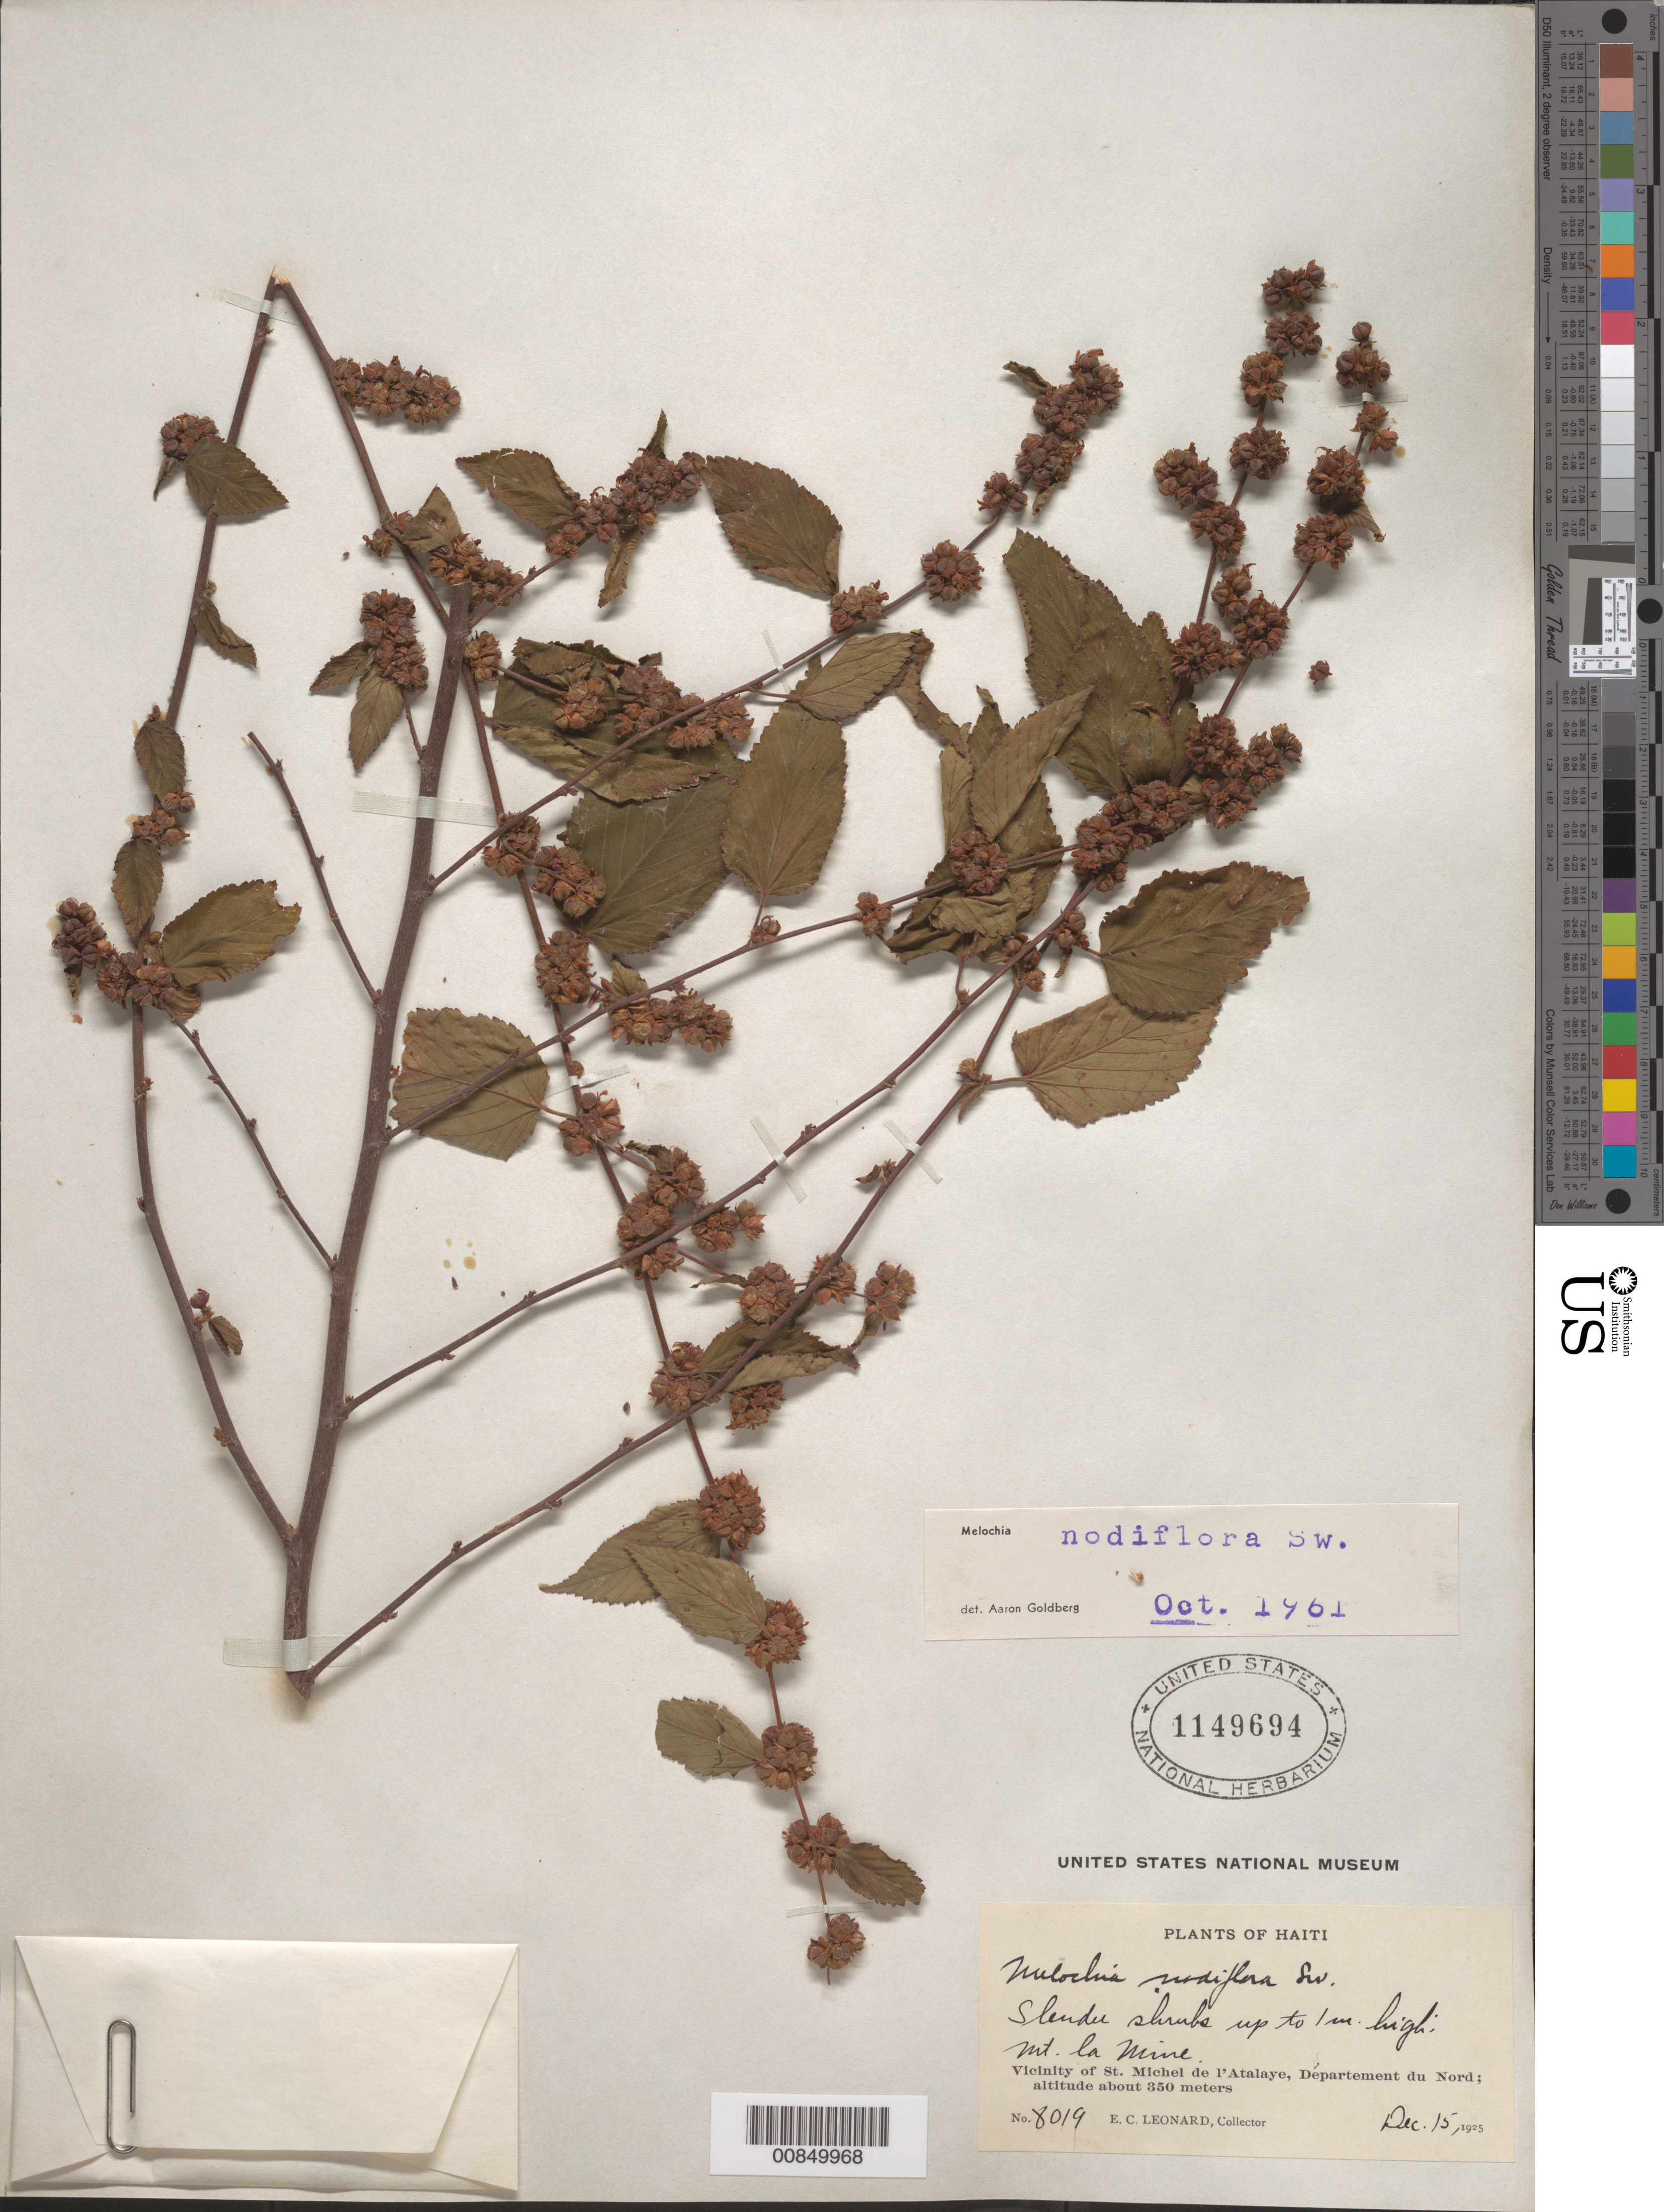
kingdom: Plantae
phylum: Tracheophyta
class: Magnoliopsida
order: Malvales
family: Malvaceae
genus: Melochia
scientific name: Melochia nodiflora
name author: Sw.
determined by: Goldberg, Aaron, (US), NMNH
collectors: E. C. Leonard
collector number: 8019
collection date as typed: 15 Dec 1925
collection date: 1925-12-15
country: Haiti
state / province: Artibonite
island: Hispaniola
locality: Vicinity of St. Michel de l'Atalaye, Mt. la Mine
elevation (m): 350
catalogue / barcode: US 1149694